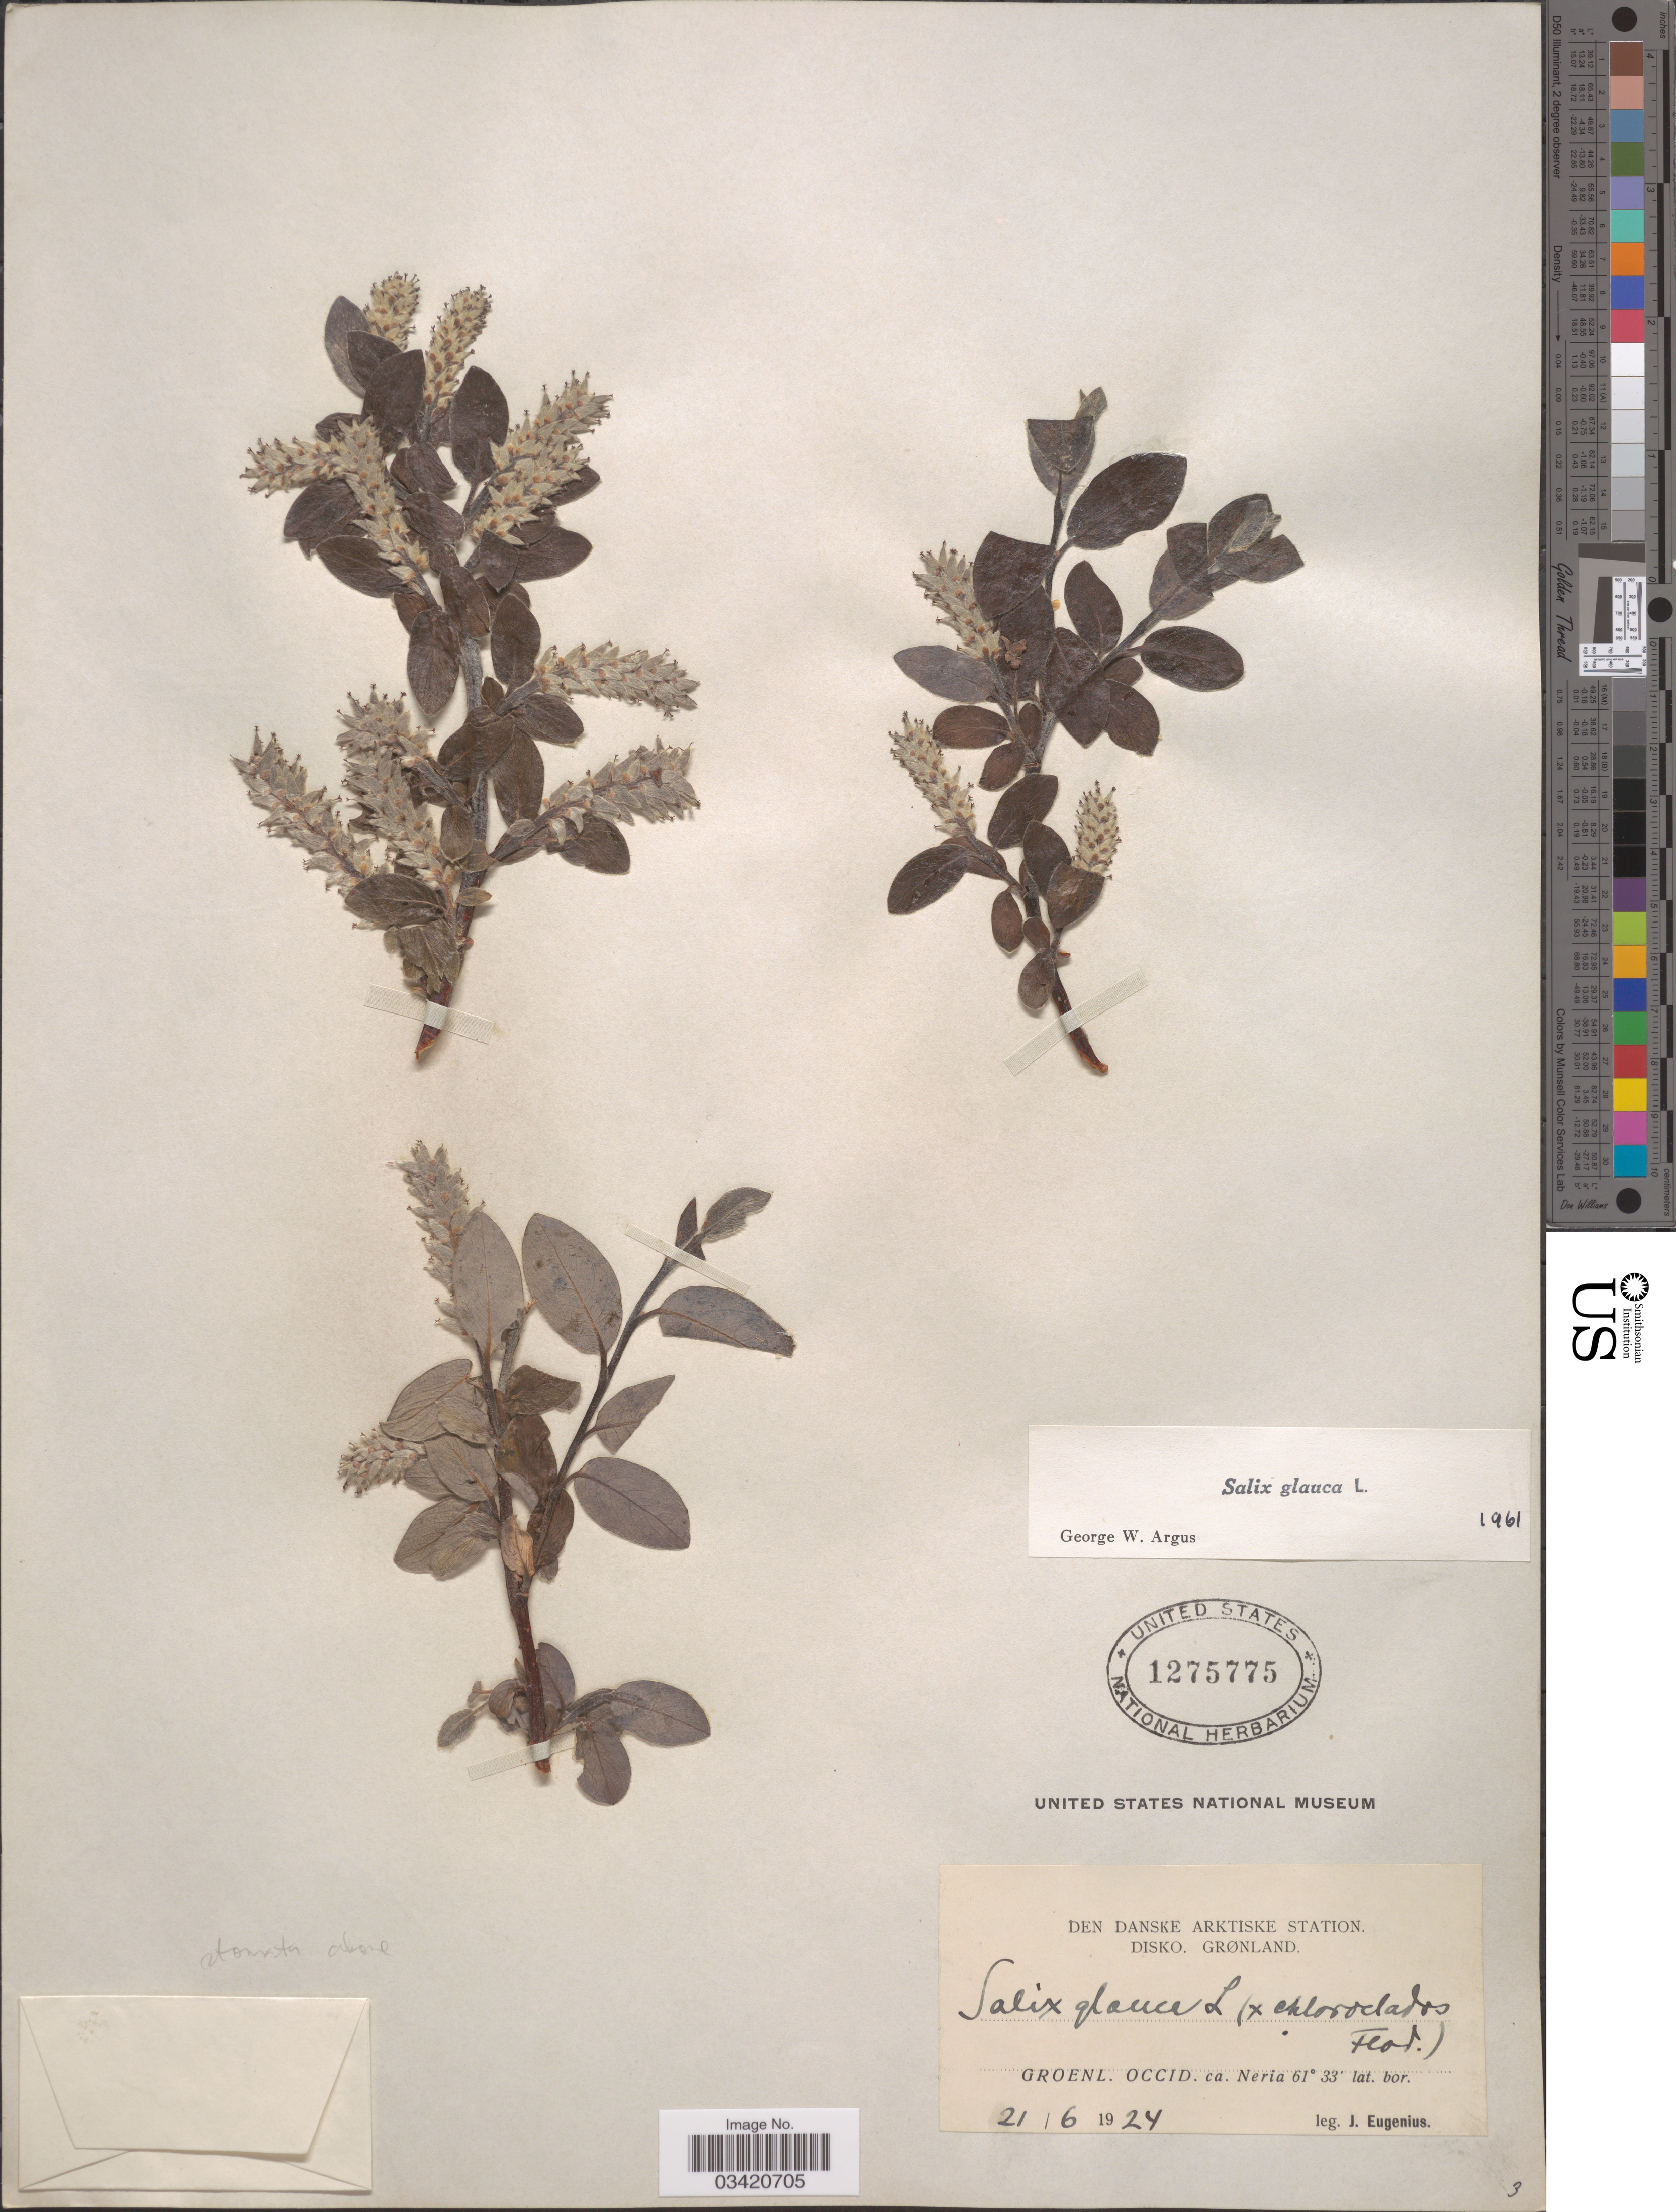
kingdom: Plantae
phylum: Tracheophyta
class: Magnoliopsida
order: Malpighiales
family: Salicaceae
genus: Salix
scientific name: Salix glauca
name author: L.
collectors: J. Eugenius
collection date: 1924-06-21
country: Greenland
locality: Den Danske Arktiske Station. Disko. Grønland. Groenl. Occid. ca. Neria.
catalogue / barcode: US 1275775